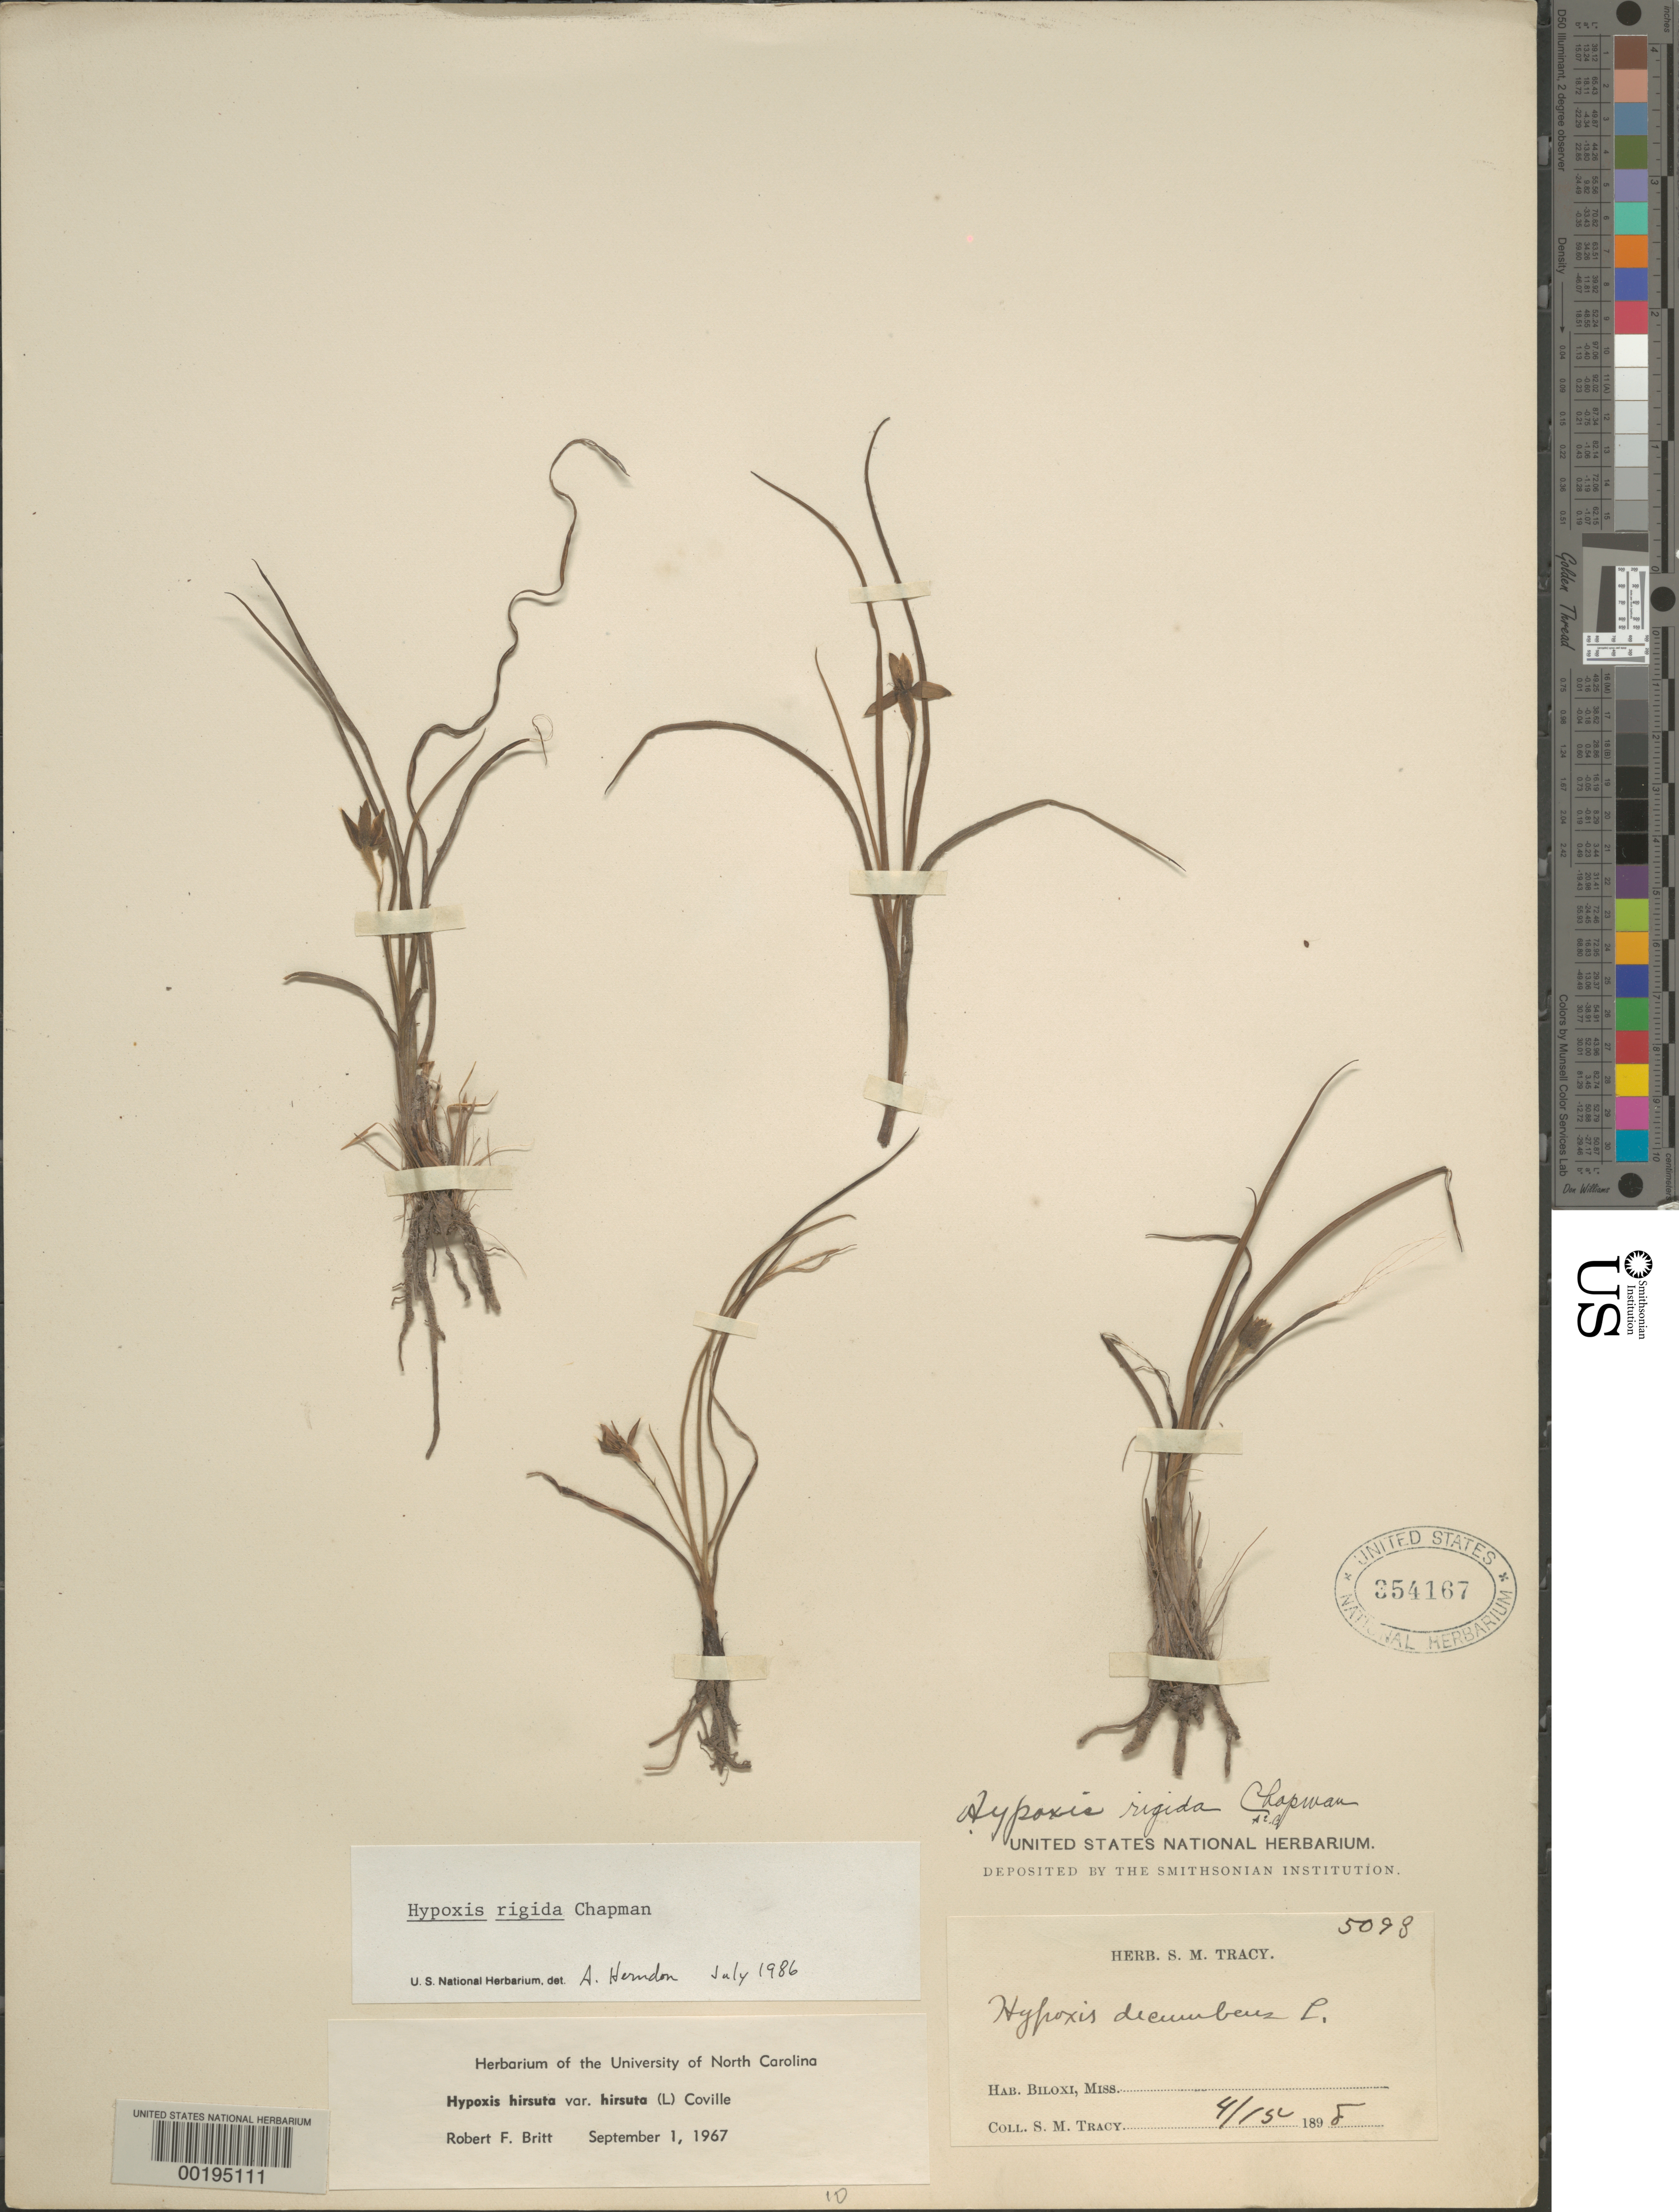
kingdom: Plantae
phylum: Tracheophyta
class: Liliopsida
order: Asparagales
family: Hypoxidaceae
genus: Hypoxis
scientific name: Hypoxis rigida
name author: Chapm.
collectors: S. M. Tracy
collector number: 5093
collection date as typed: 15 Apr 1898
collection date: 1898-04-15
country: United States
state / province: Mississippi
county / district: Harrison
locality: Biloxi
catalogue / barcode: US 354167